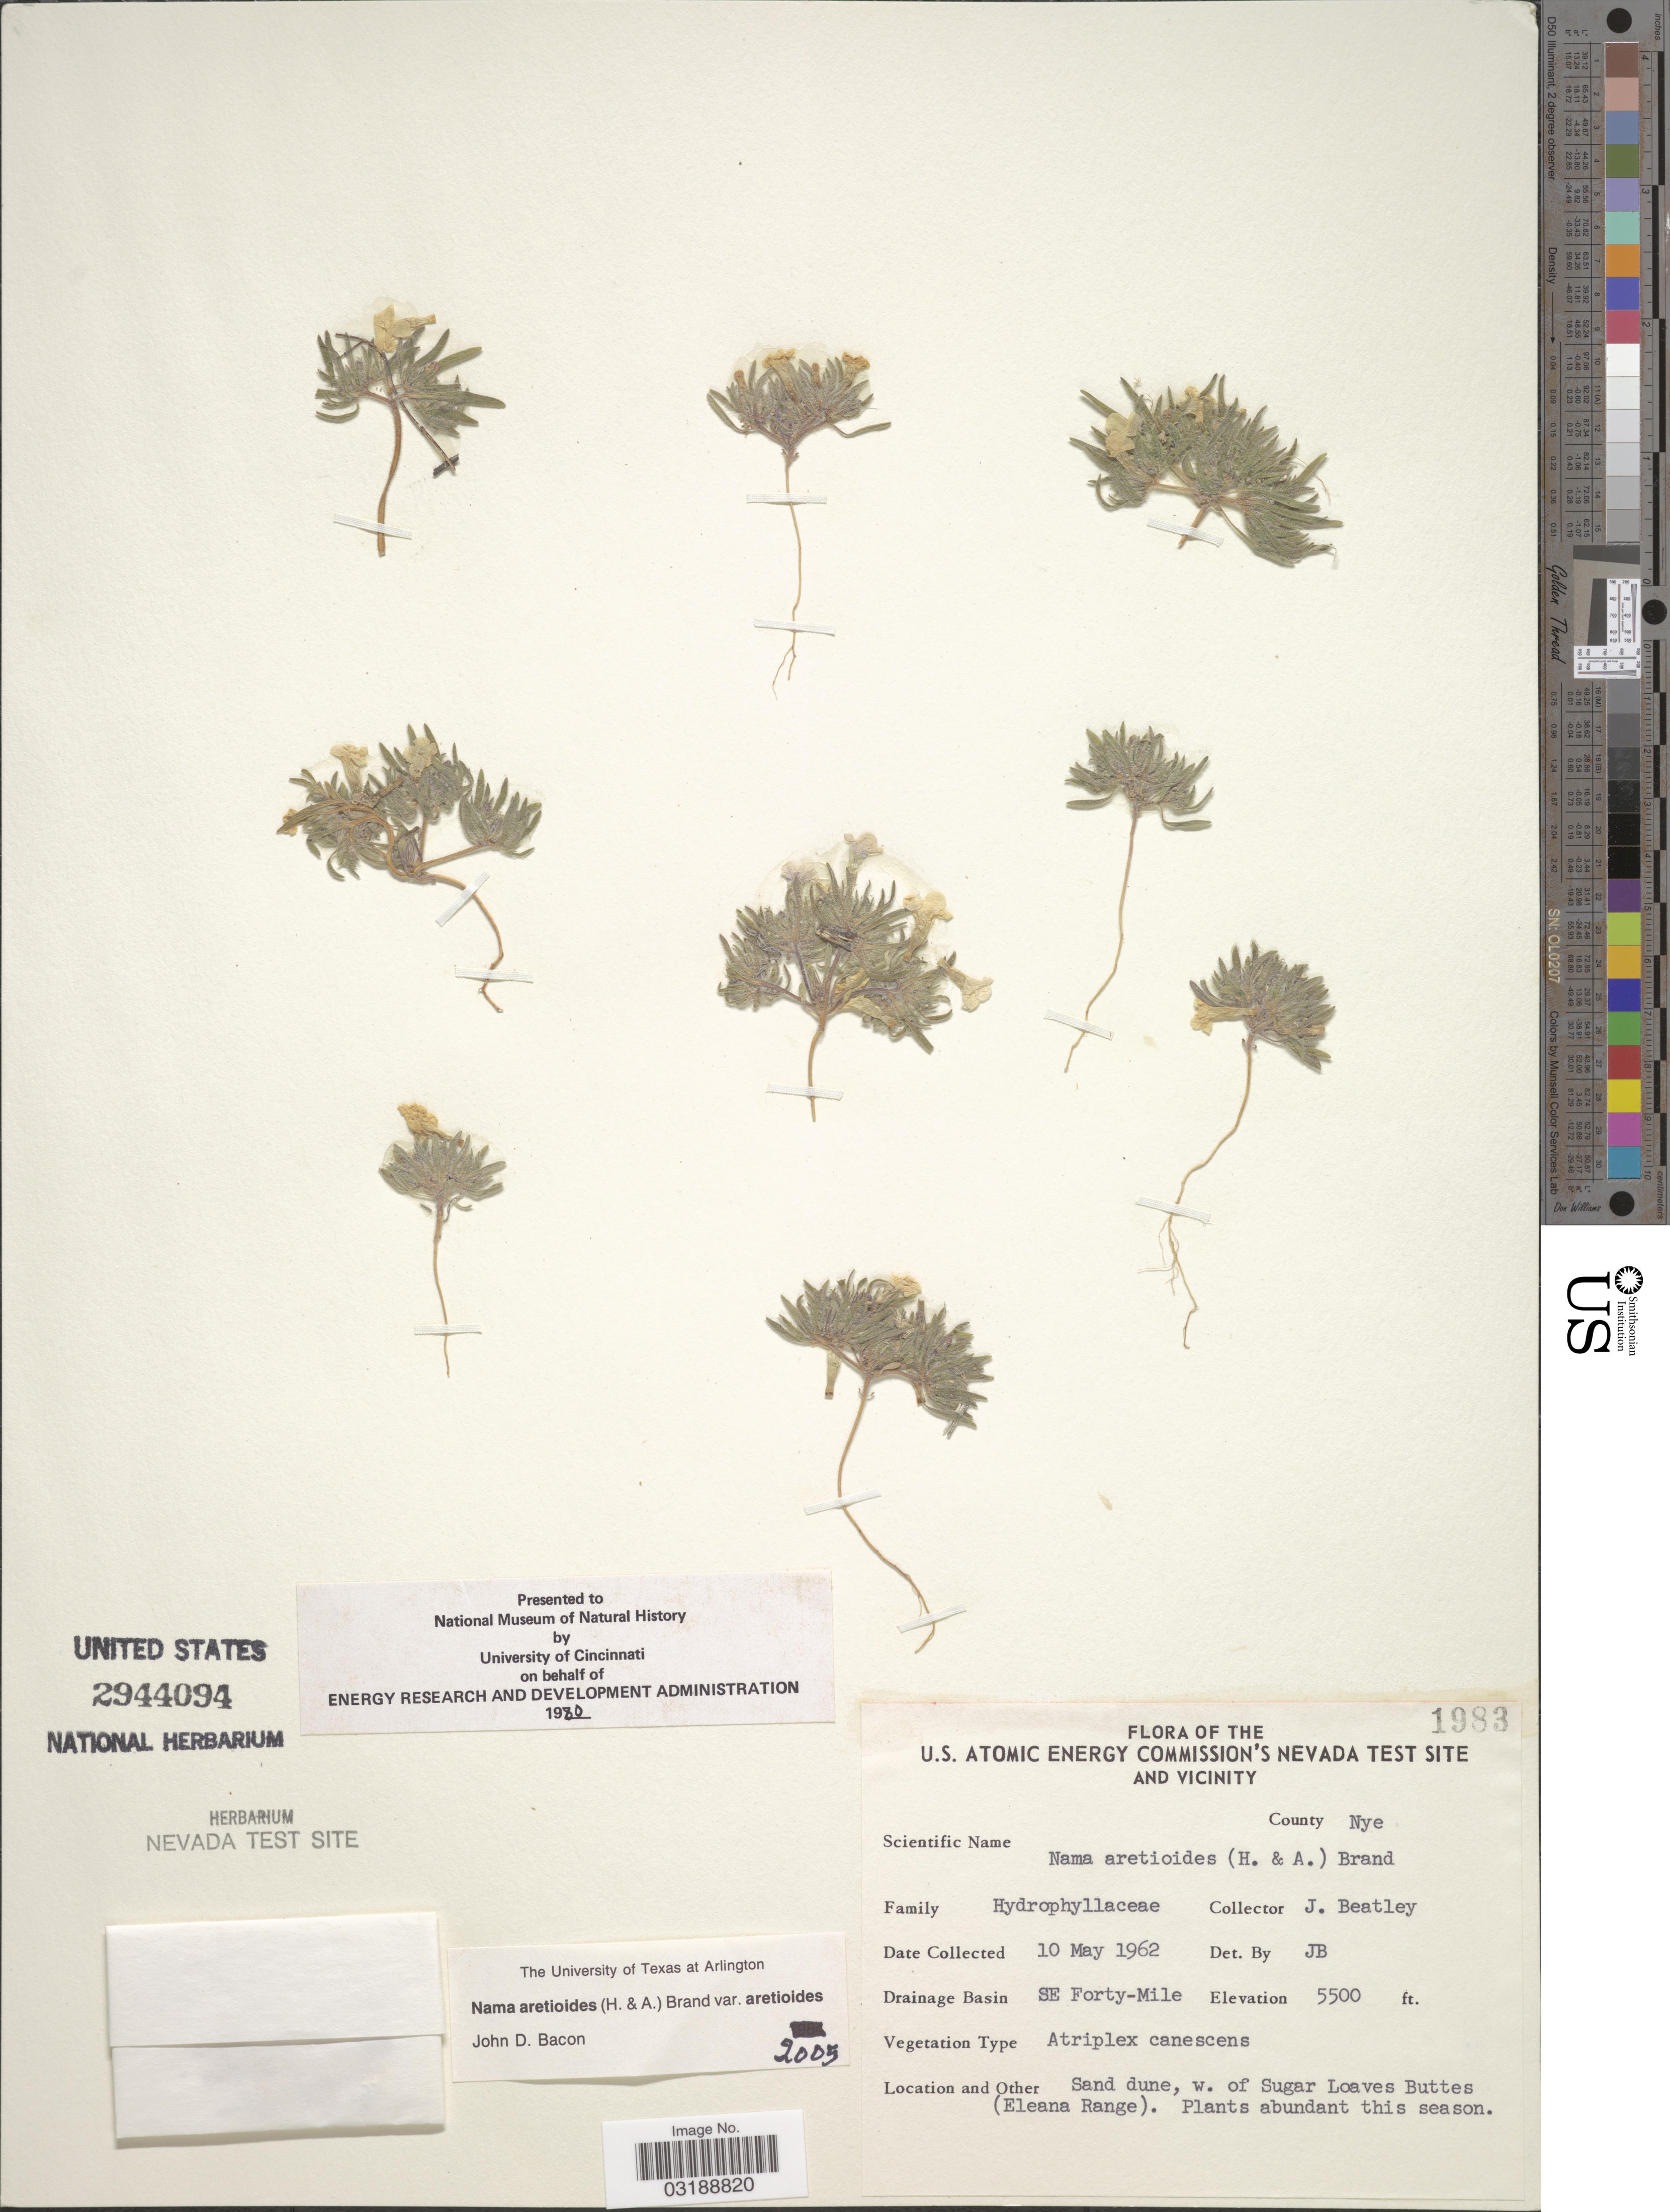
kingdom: Plantae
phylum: Tracheophyta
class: Magnoliopsida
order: Boraginales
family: Namaceae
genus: Nama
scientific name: Nama aretioides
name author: (Hook. & Arn.) Brand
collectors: J. C. Beatley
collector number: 1983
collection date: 1962-05-10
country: United States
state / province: Nevada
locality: U.S. Atomic Energy Commission's Nevada Test Site and Vicinity. County Nye. Drainage Basin SE Forty-Mile. Sand dune, w. of Sugar Loaves Buttes (Eleana Range).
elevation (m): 1676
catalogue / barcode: US 2944094